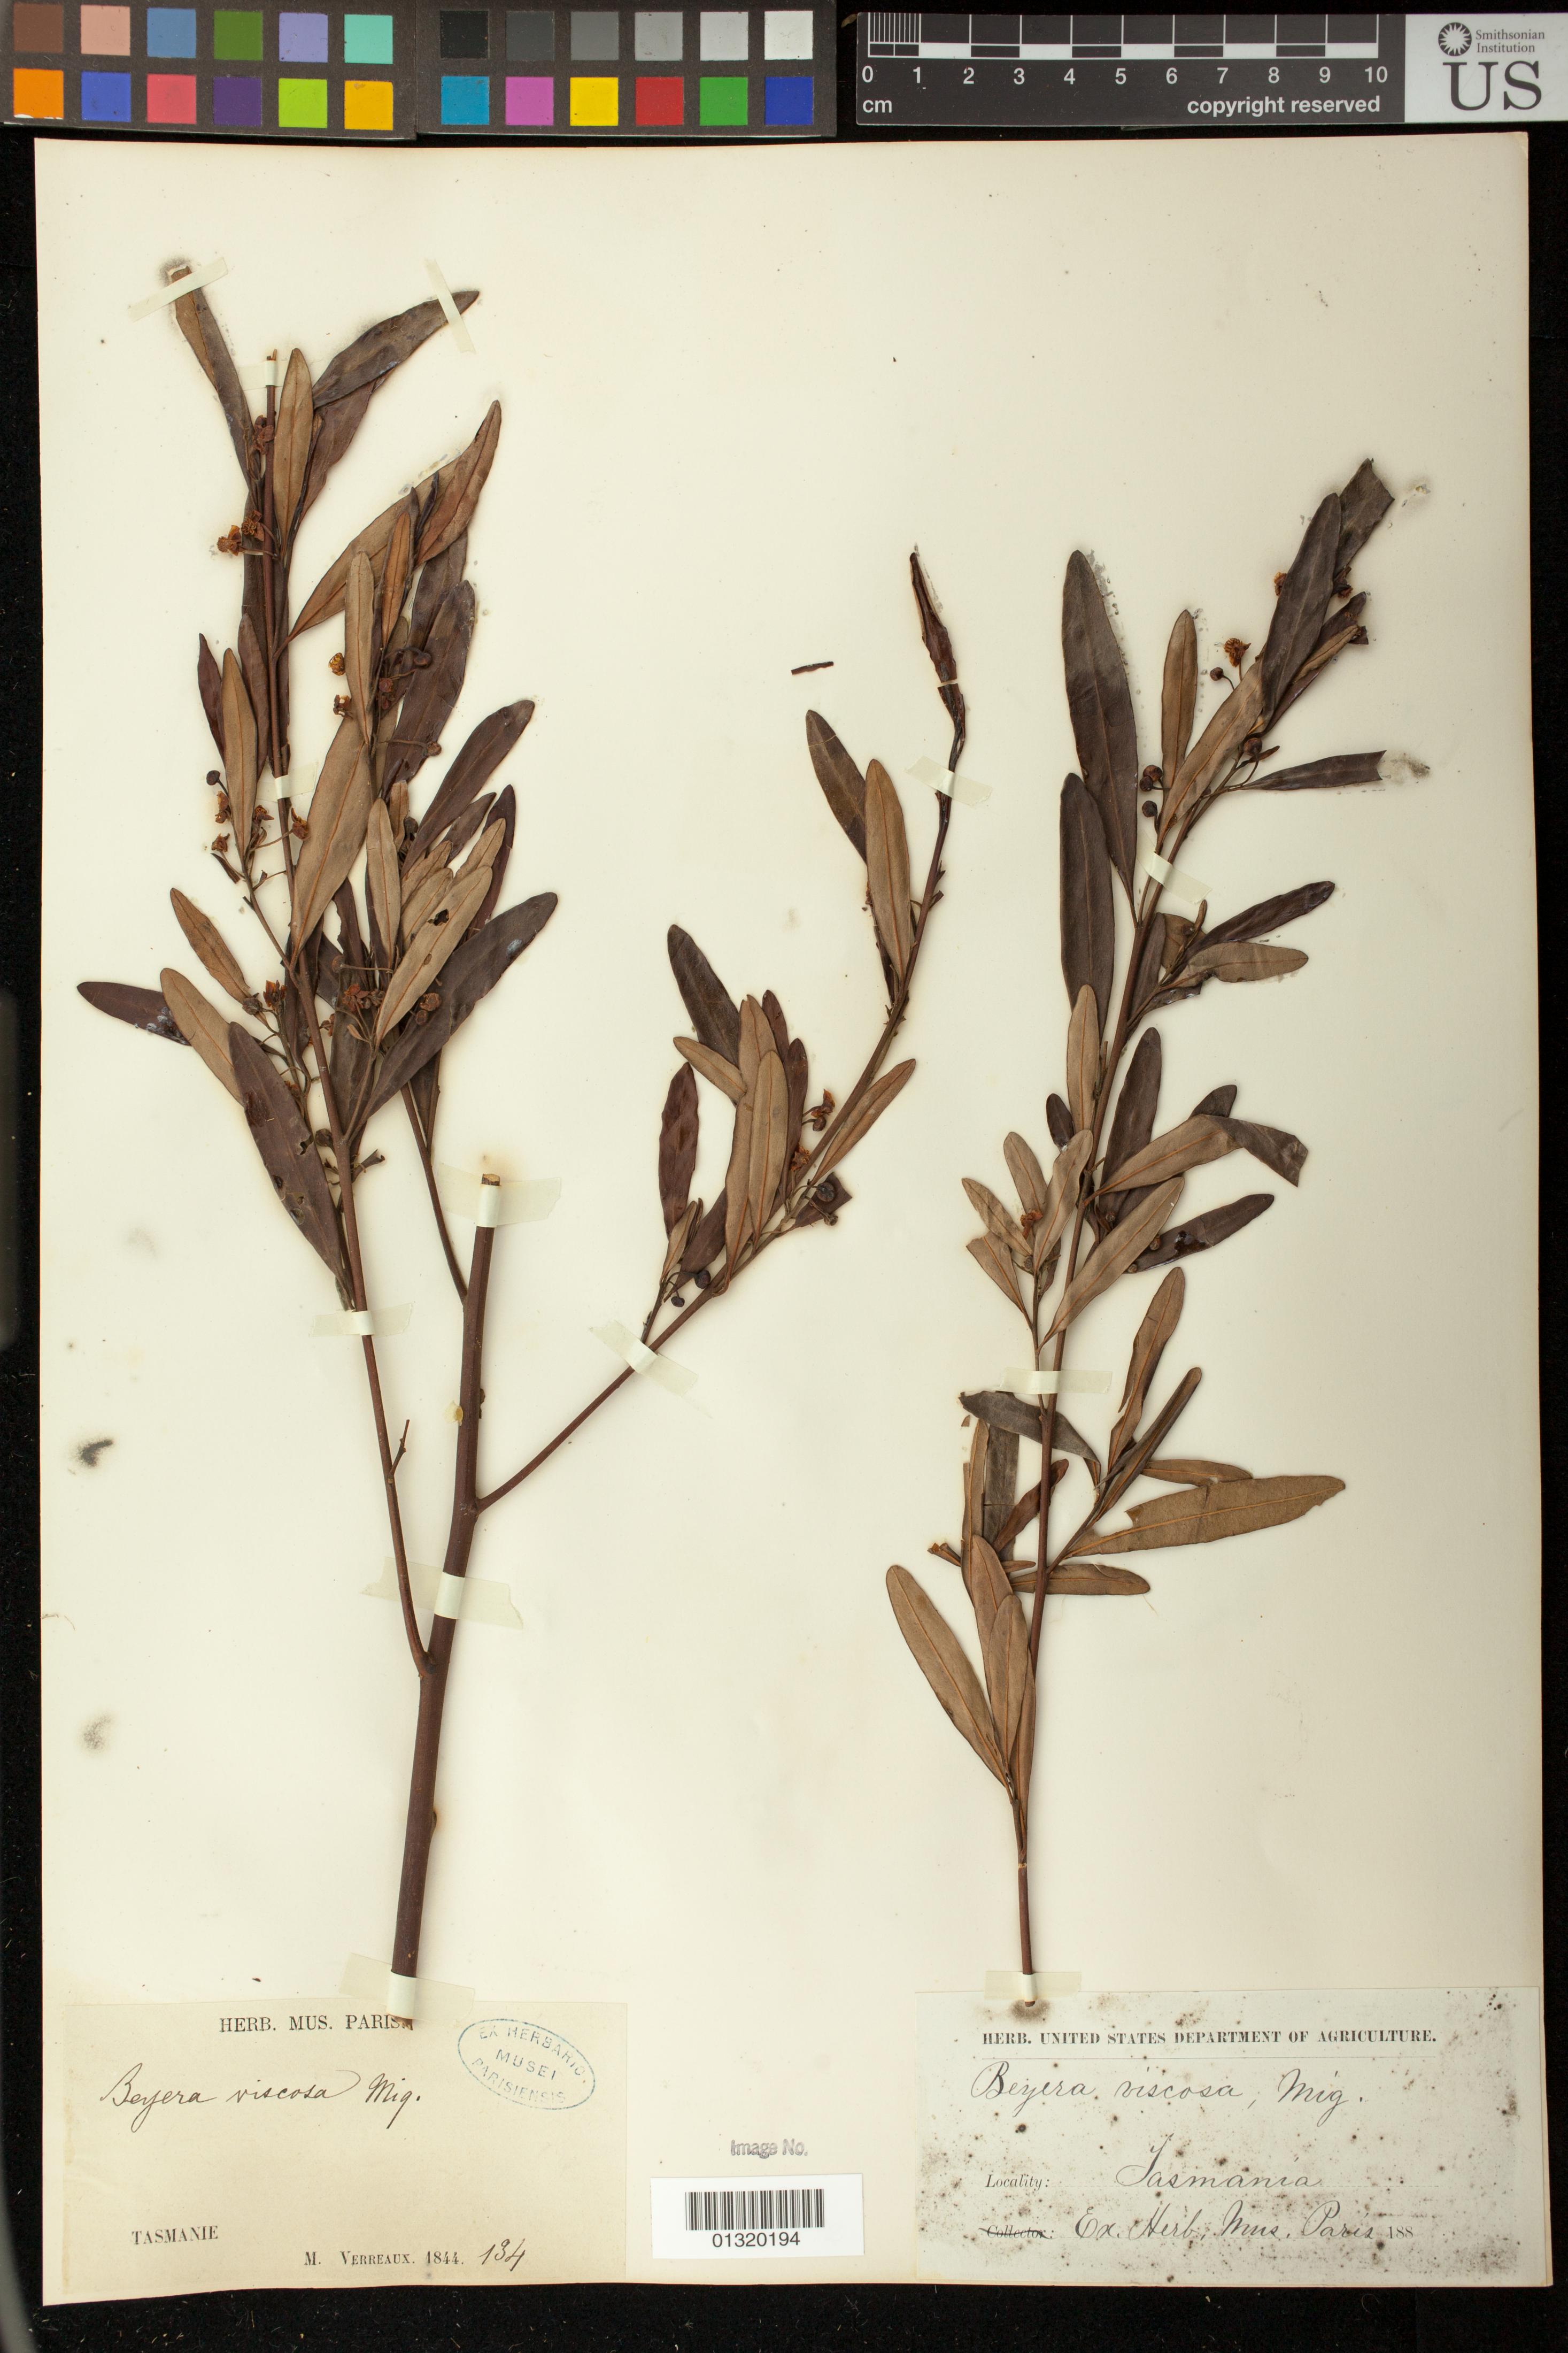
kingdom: Plantae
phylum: Tracheophyta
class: Magnoliopsida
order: Malpighiales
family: Euphorbiaceae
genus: Beyeria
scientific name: Beyeria opaca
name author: F. Muell.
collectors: M. Verreaux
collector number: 134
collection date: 1844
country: Australia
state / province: Tasmania